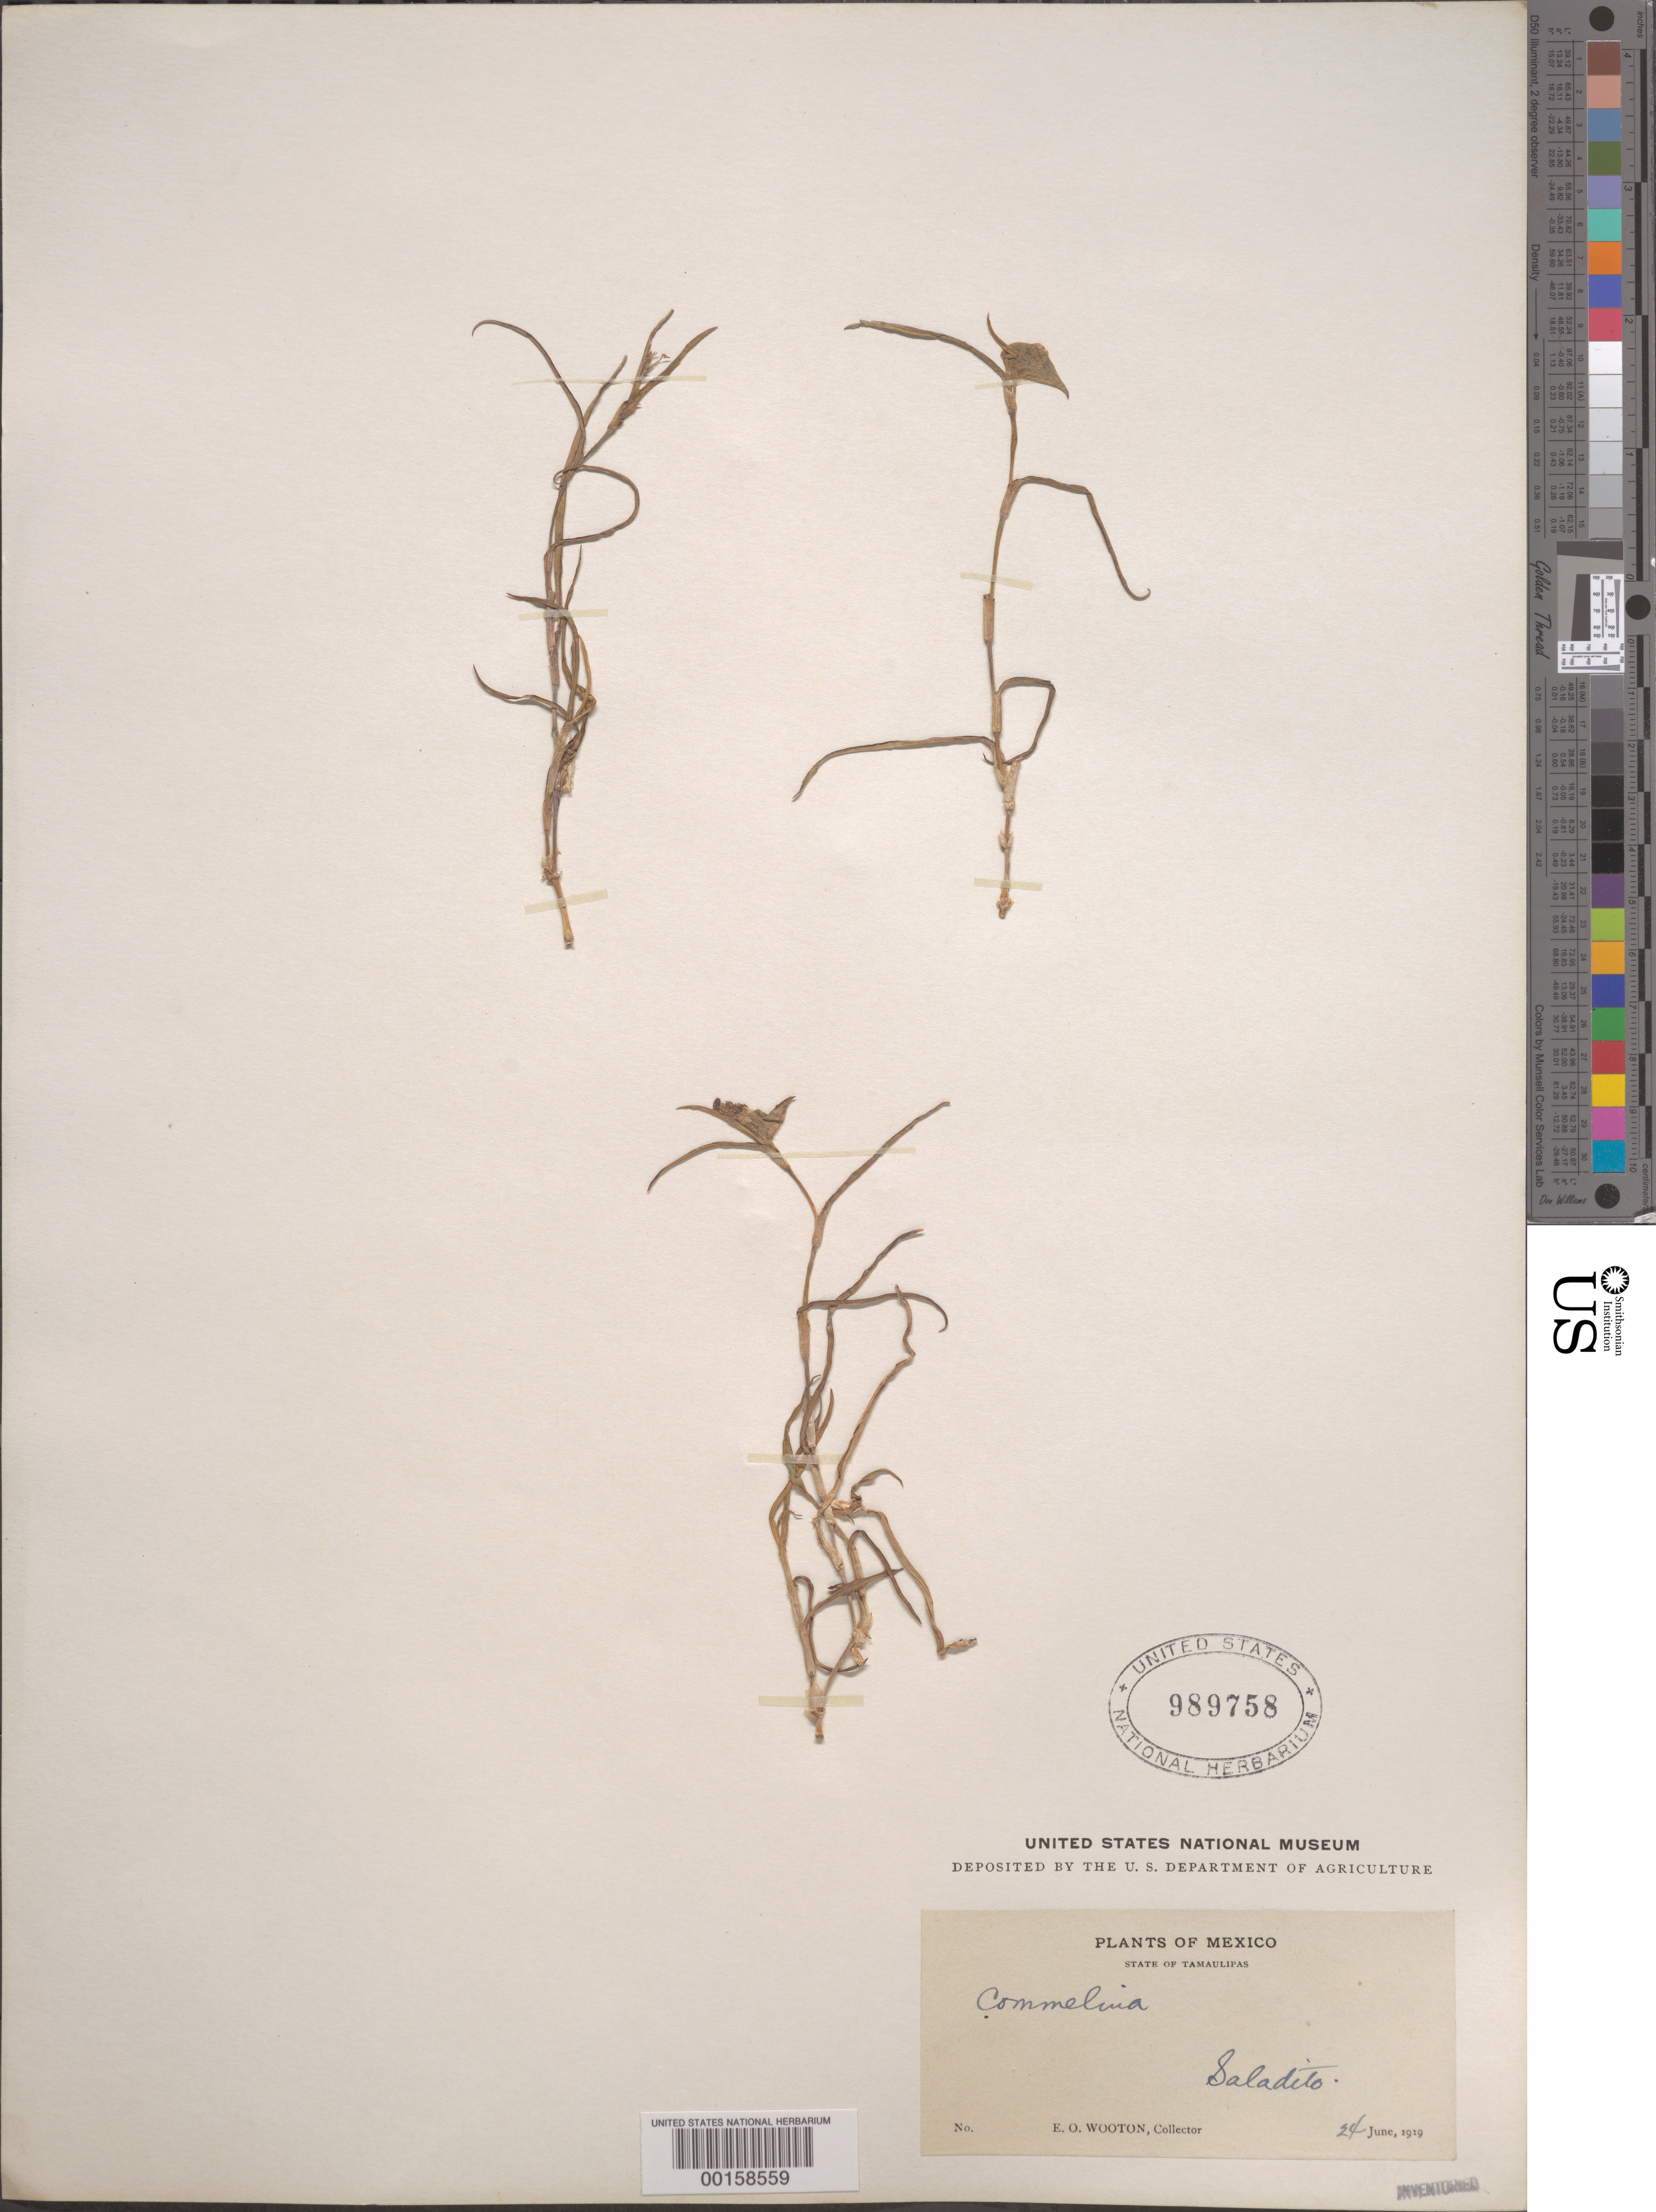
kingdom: Plantae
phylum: Tracheophyta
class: Liliopsida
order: Commelinales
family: Commelinaceae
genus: Commelina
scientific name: Commelina erecta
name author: L.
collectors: E. O. Wooton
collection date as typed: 24 Jun 1919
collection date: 1919-06-24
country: Mexico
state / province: Tamaulipas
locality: Saladito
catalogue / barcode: US 989758